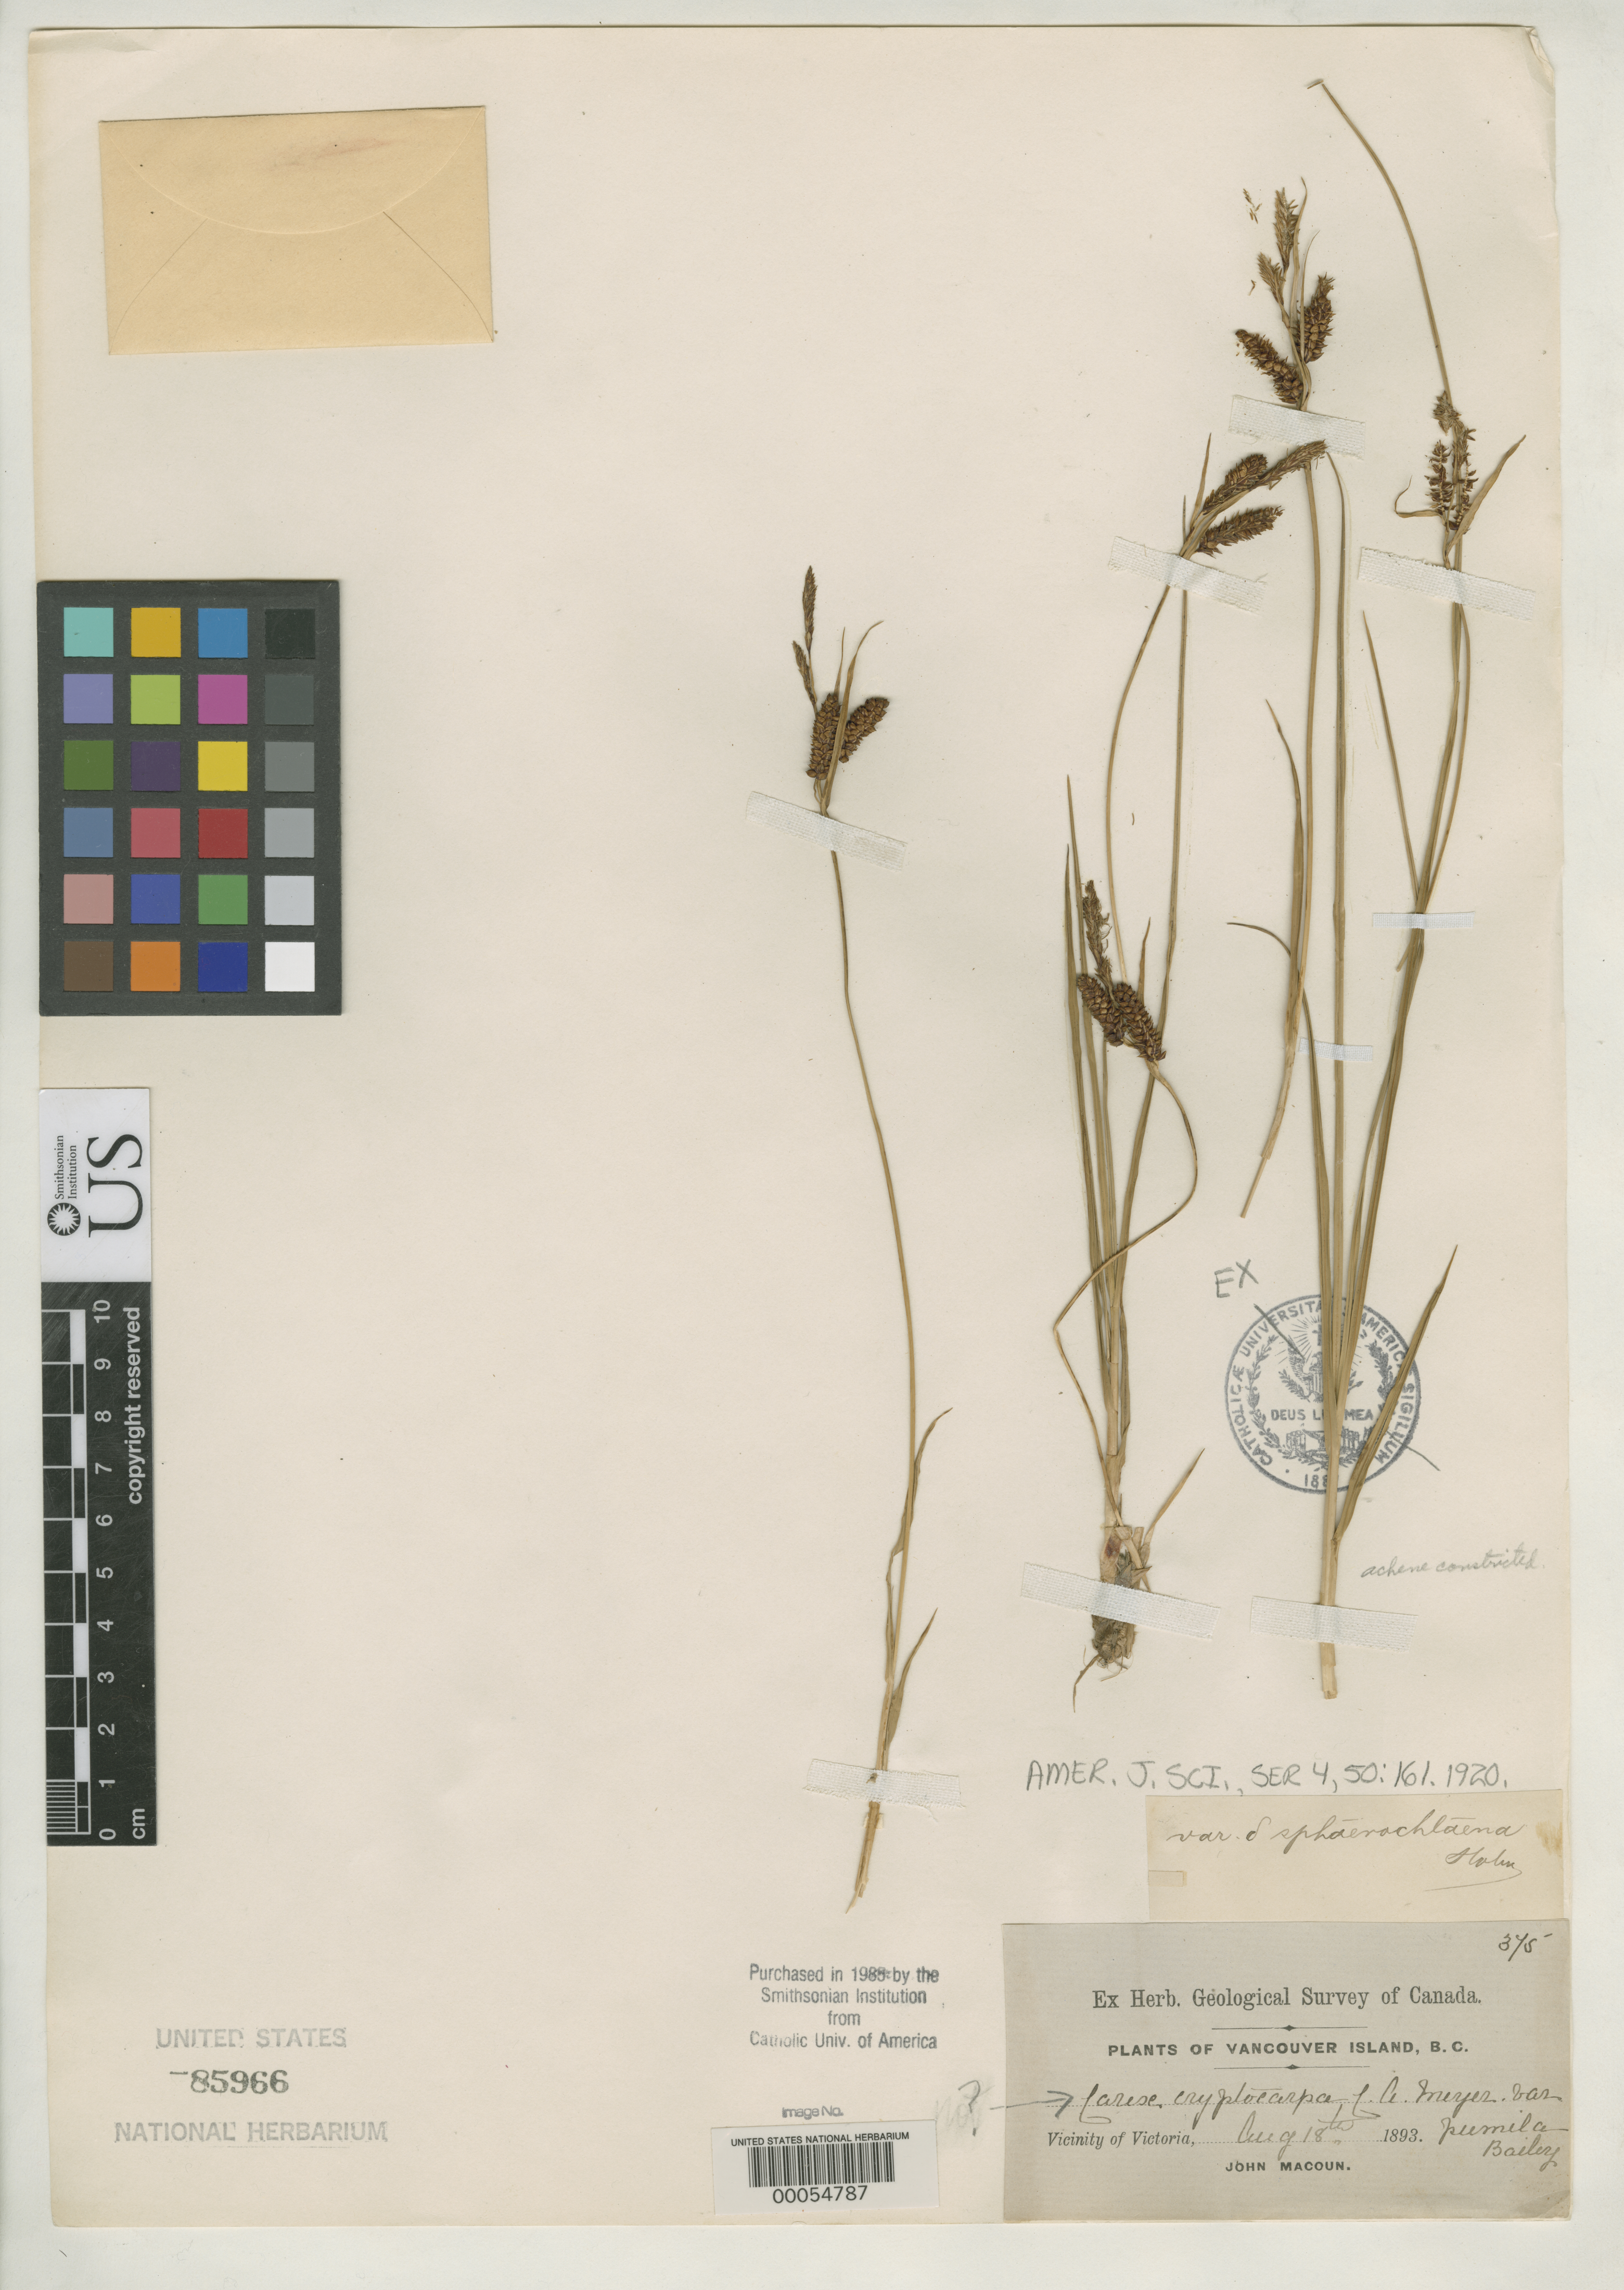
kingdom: Plantae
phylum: Tracheophyta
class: Liliopsida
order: Poales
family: Cyperaceae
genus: Carex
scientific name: Carex cryptocarpa var. sphaerochlaena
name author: Holm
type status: Isotype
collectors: J. Macoun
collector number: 375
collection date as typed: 18 Aug 1893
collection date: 1893-08-18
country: Canada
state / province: British Columbia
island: Vancouver Island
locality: Vicinity of Victoria.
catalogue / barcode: US 85966